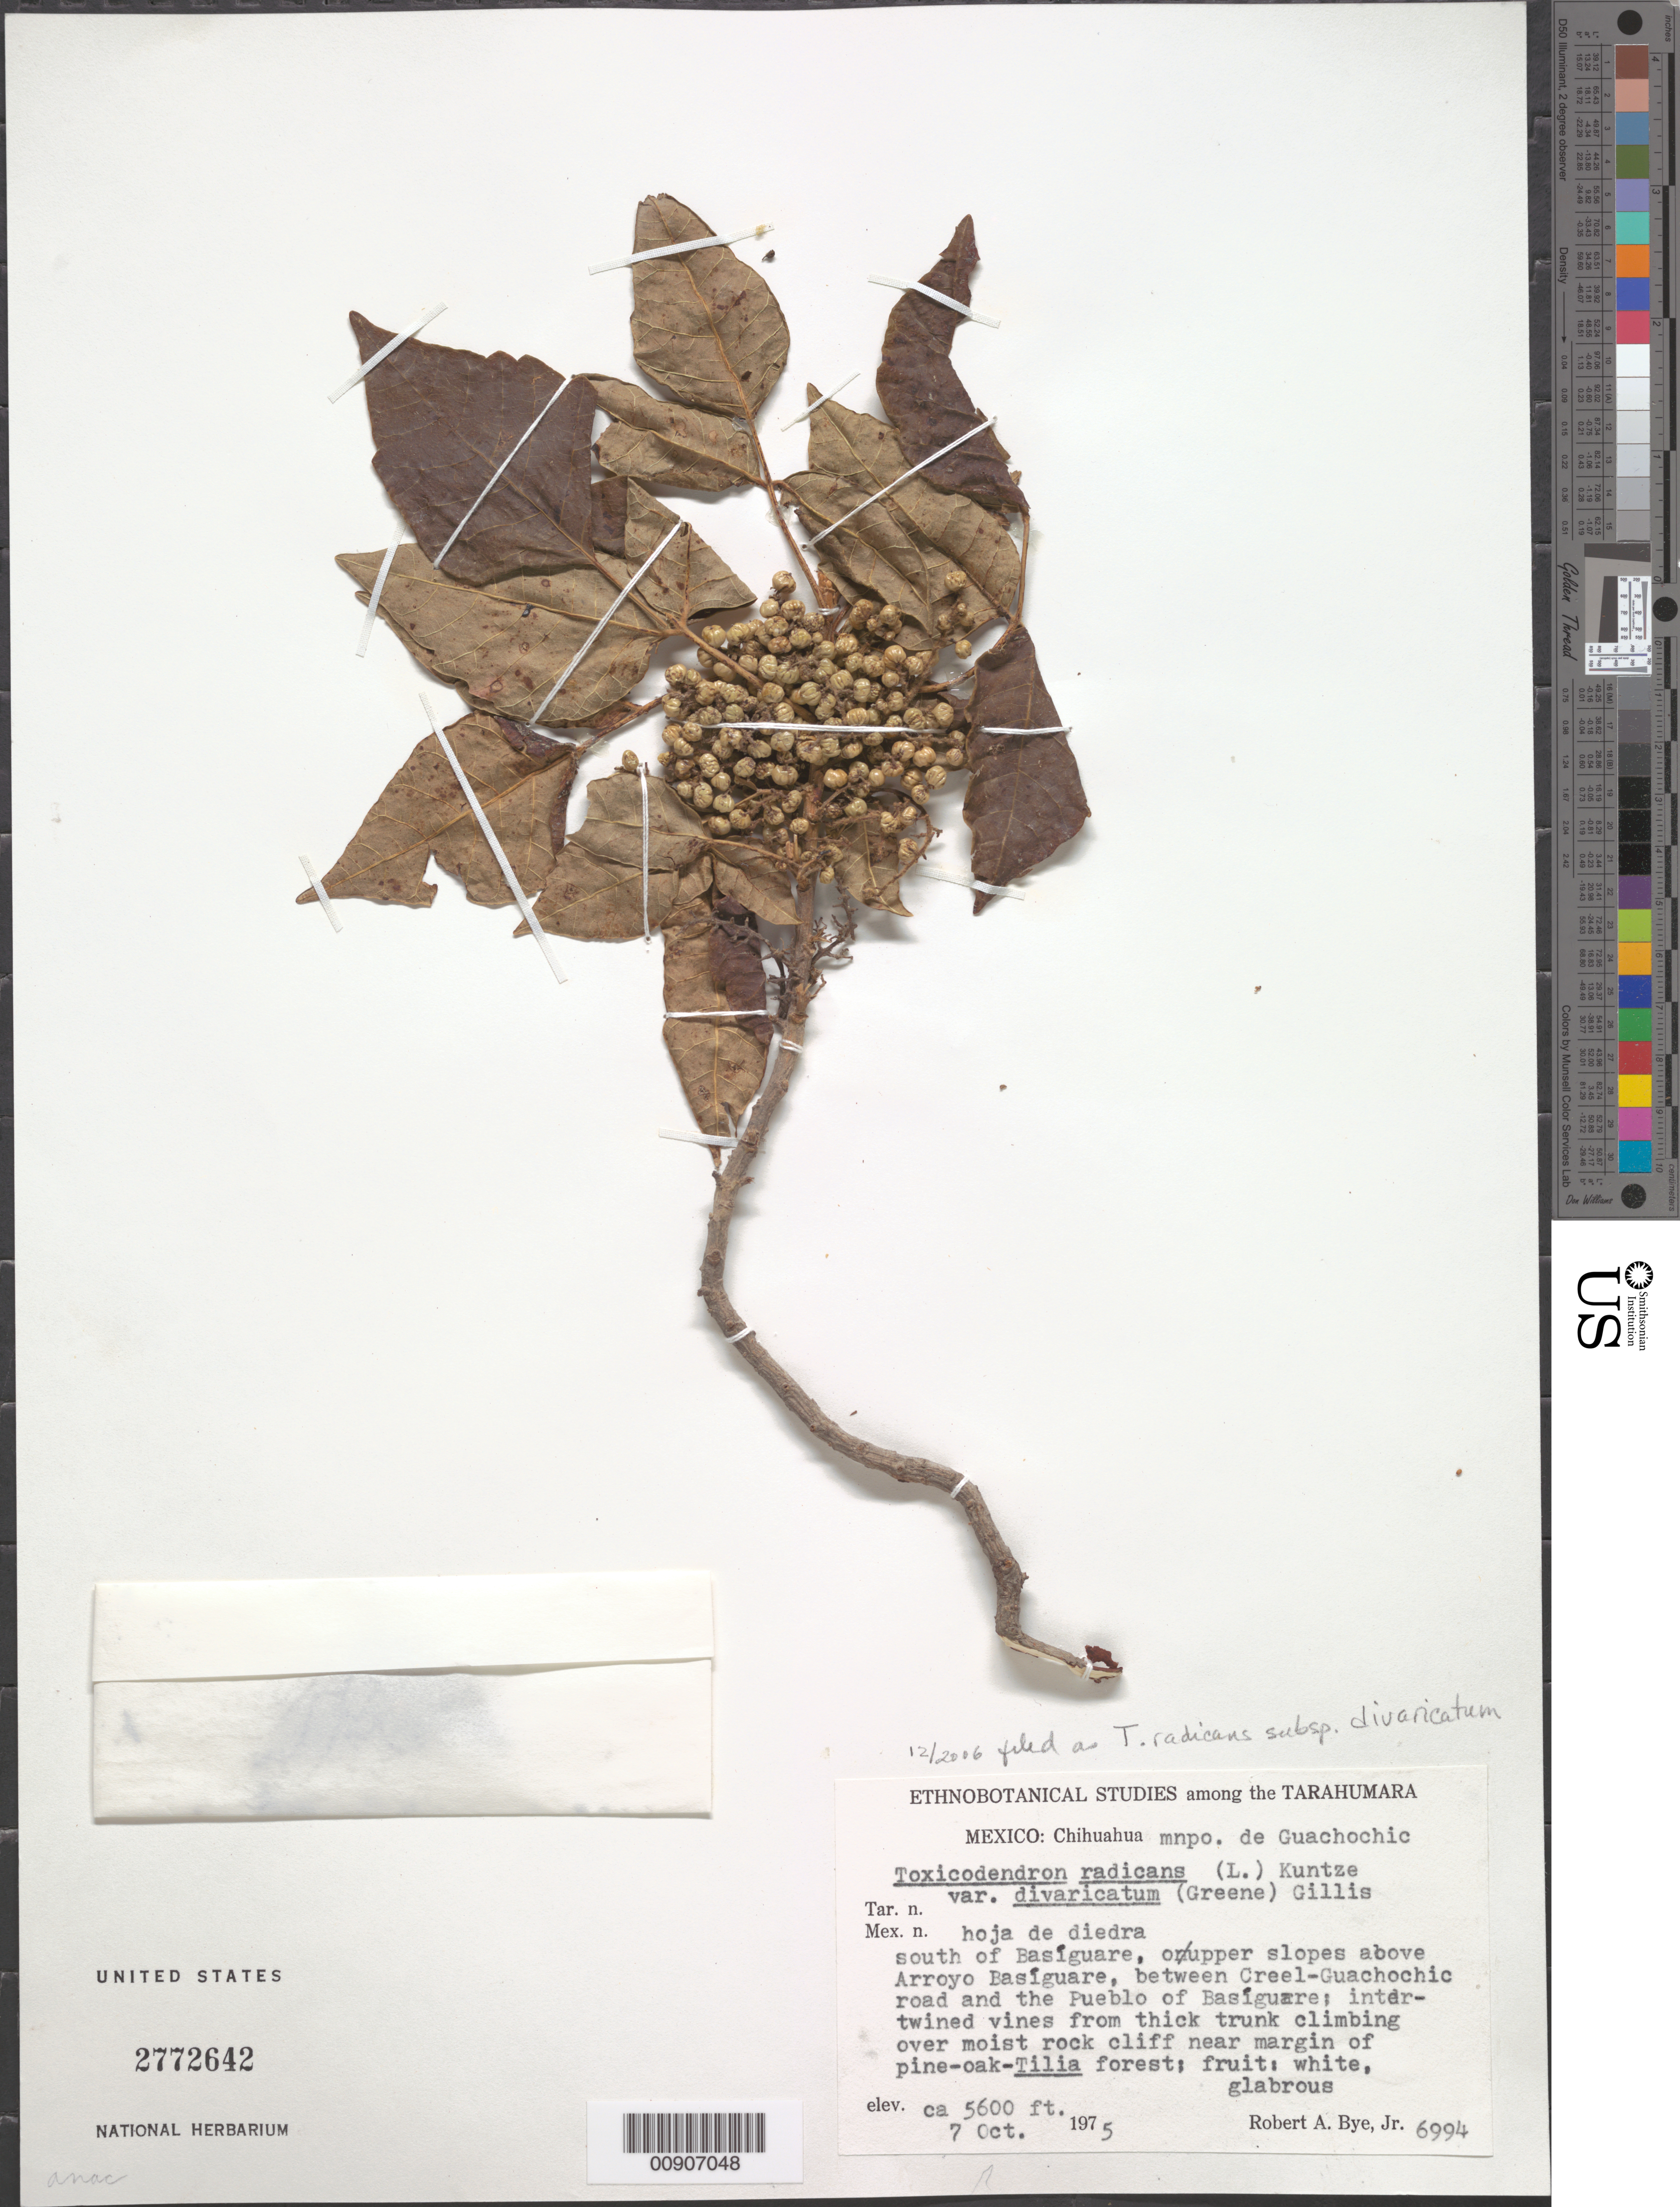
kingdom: Plantae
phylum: Tracheophyta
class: Magnoliopsida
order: Sapindales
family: Anacardiaceae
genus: Toxicodendron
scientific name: Toxicodendron radicans subsp. divaricatum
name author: (Greene) Gillis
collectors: R. A. Bye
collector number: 6994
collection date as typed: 07 Oct 1975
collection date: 1975-10-07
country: Mexico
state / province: Chihuahua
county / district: Guachochic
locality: Chihuahua. Mpio. de Guachochic. South of Basíguare, on upper slopes above Arroyo Basíguare, between Creel-Guachochic road and the Pueblo of Basíguare.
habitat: Vine climbing over moist rock cliff near margin of pine-oak-Tilia forest.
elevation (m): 1707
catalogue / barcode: US 2772642